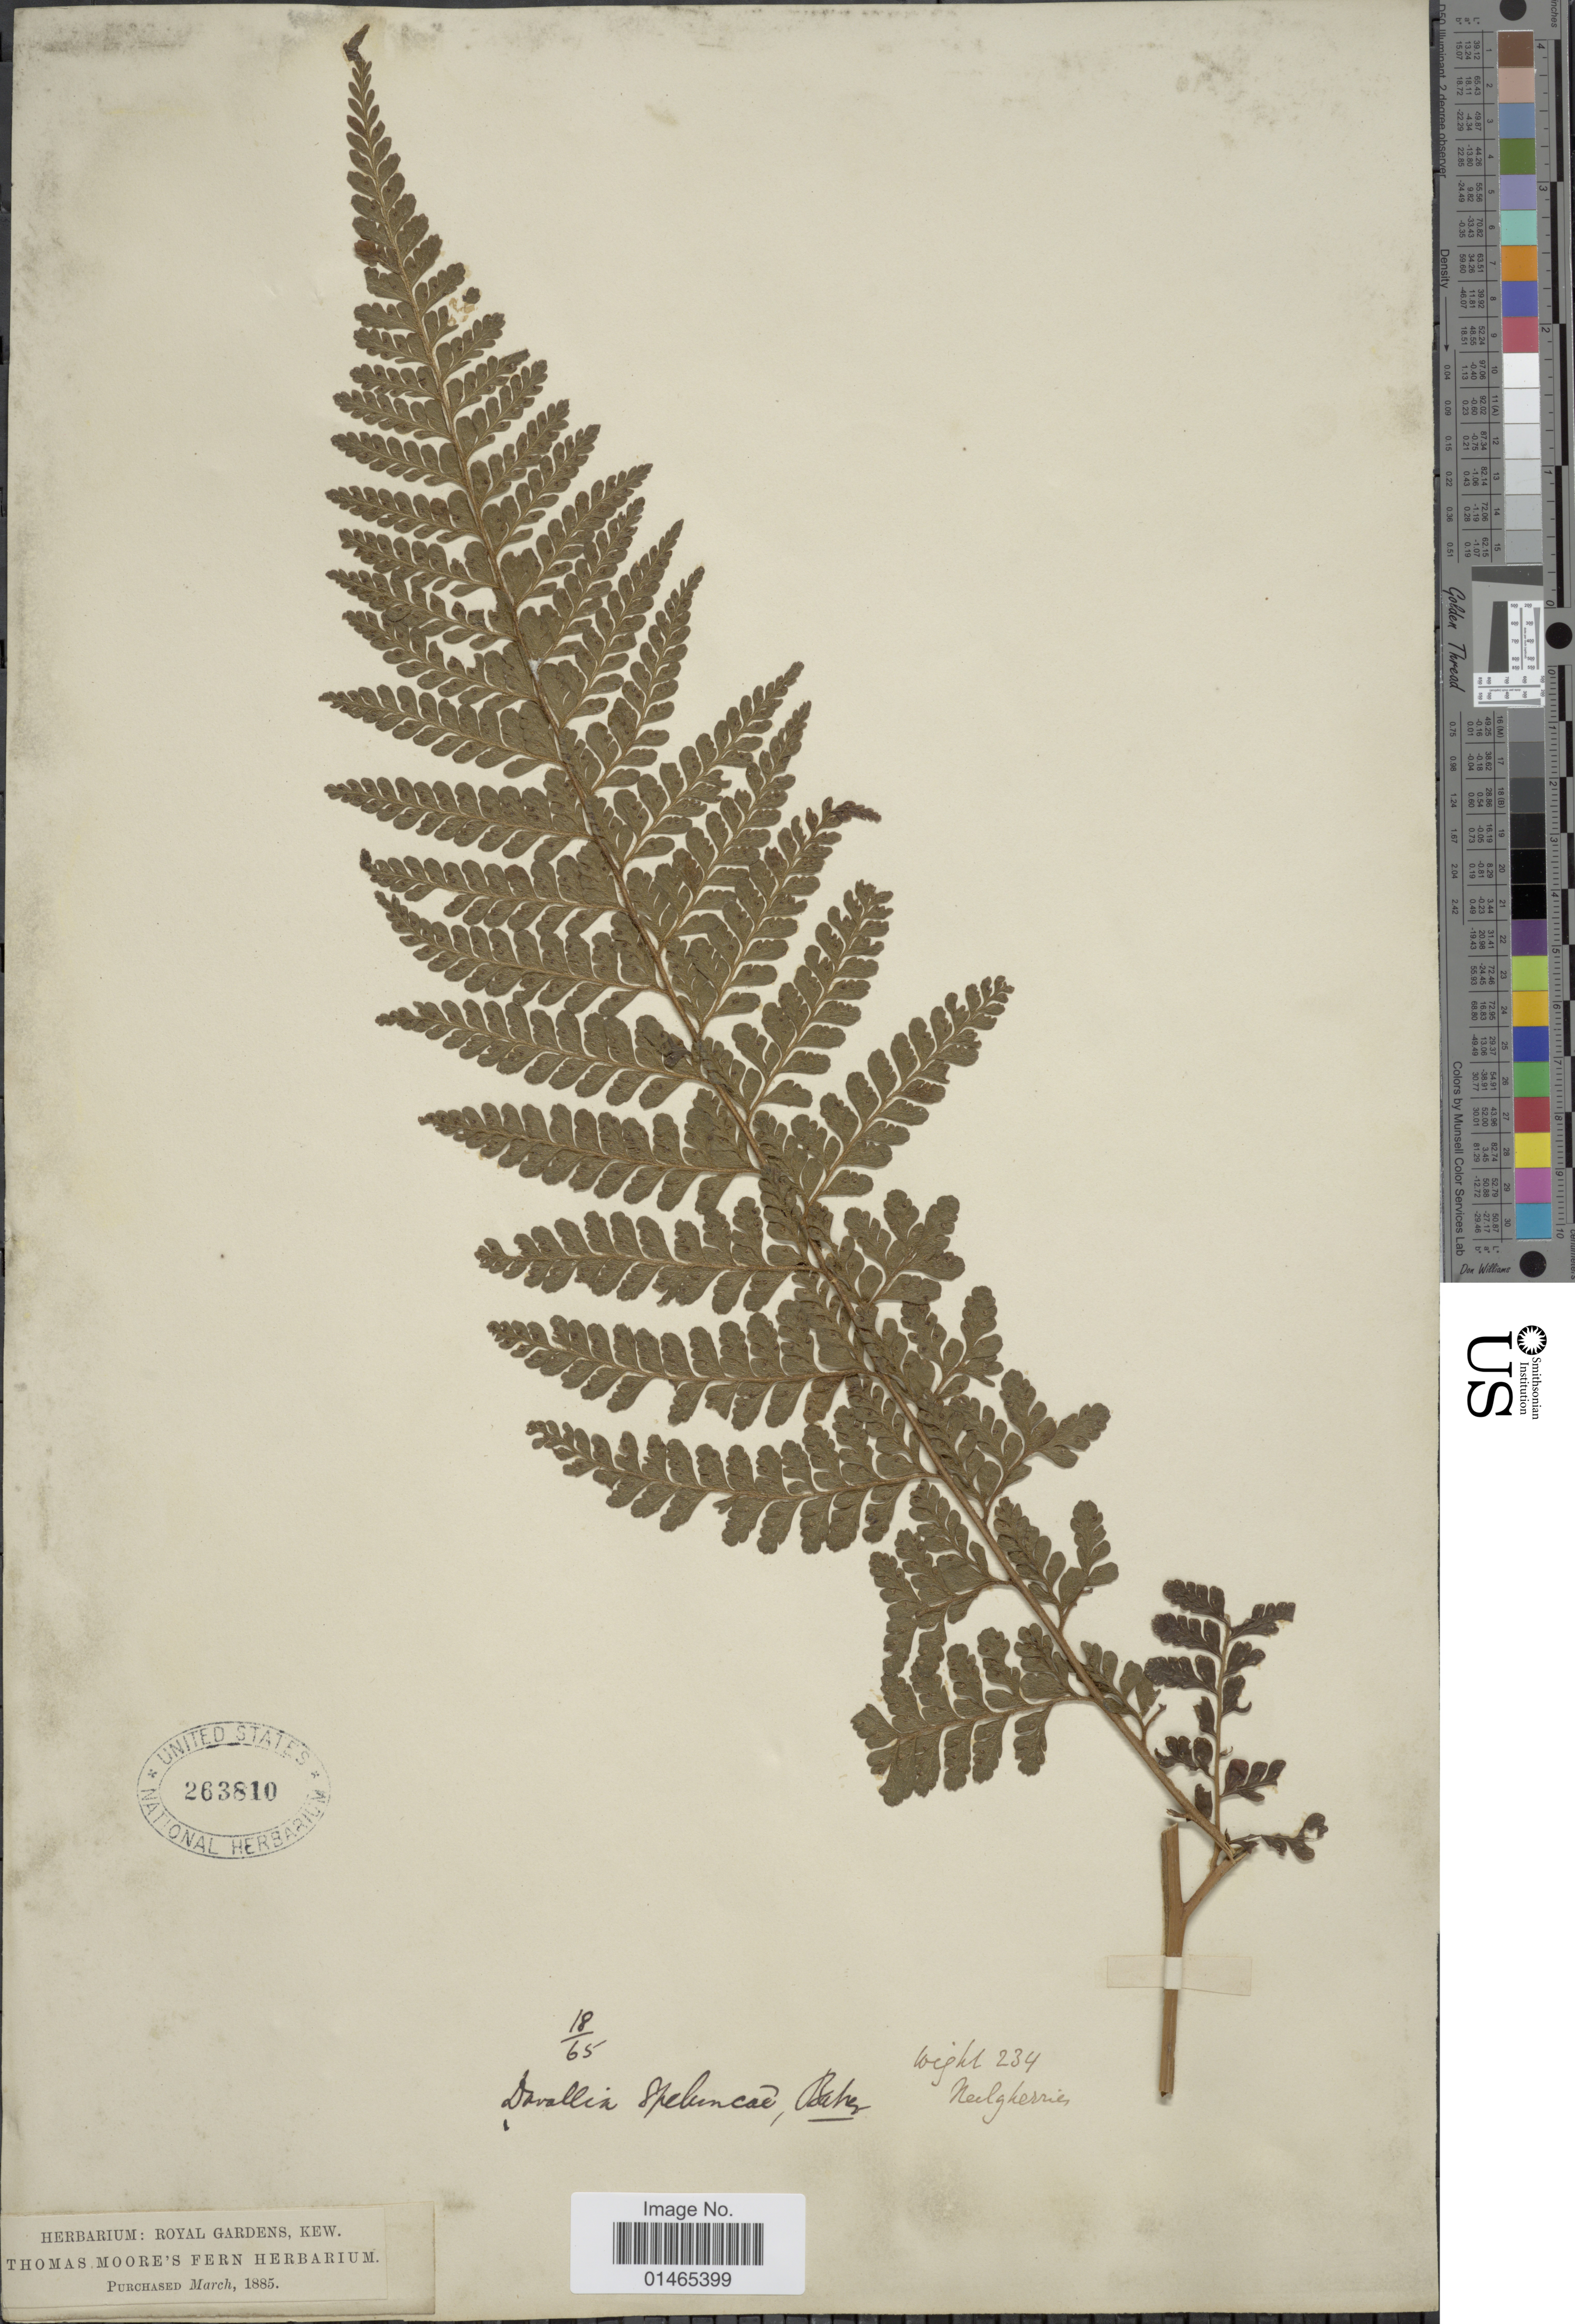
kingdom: Plantae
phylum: Tracheophyta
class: Polypodiopsida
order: Polypodiales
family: Dennstaedtiaceae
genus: Microlepia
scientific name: Microlepia dubia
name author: (Roxb.) C.V. Morton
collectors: Wright, --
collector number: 234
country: Micronesia, Federated States of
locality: Neelgherries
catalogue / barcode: US 263810